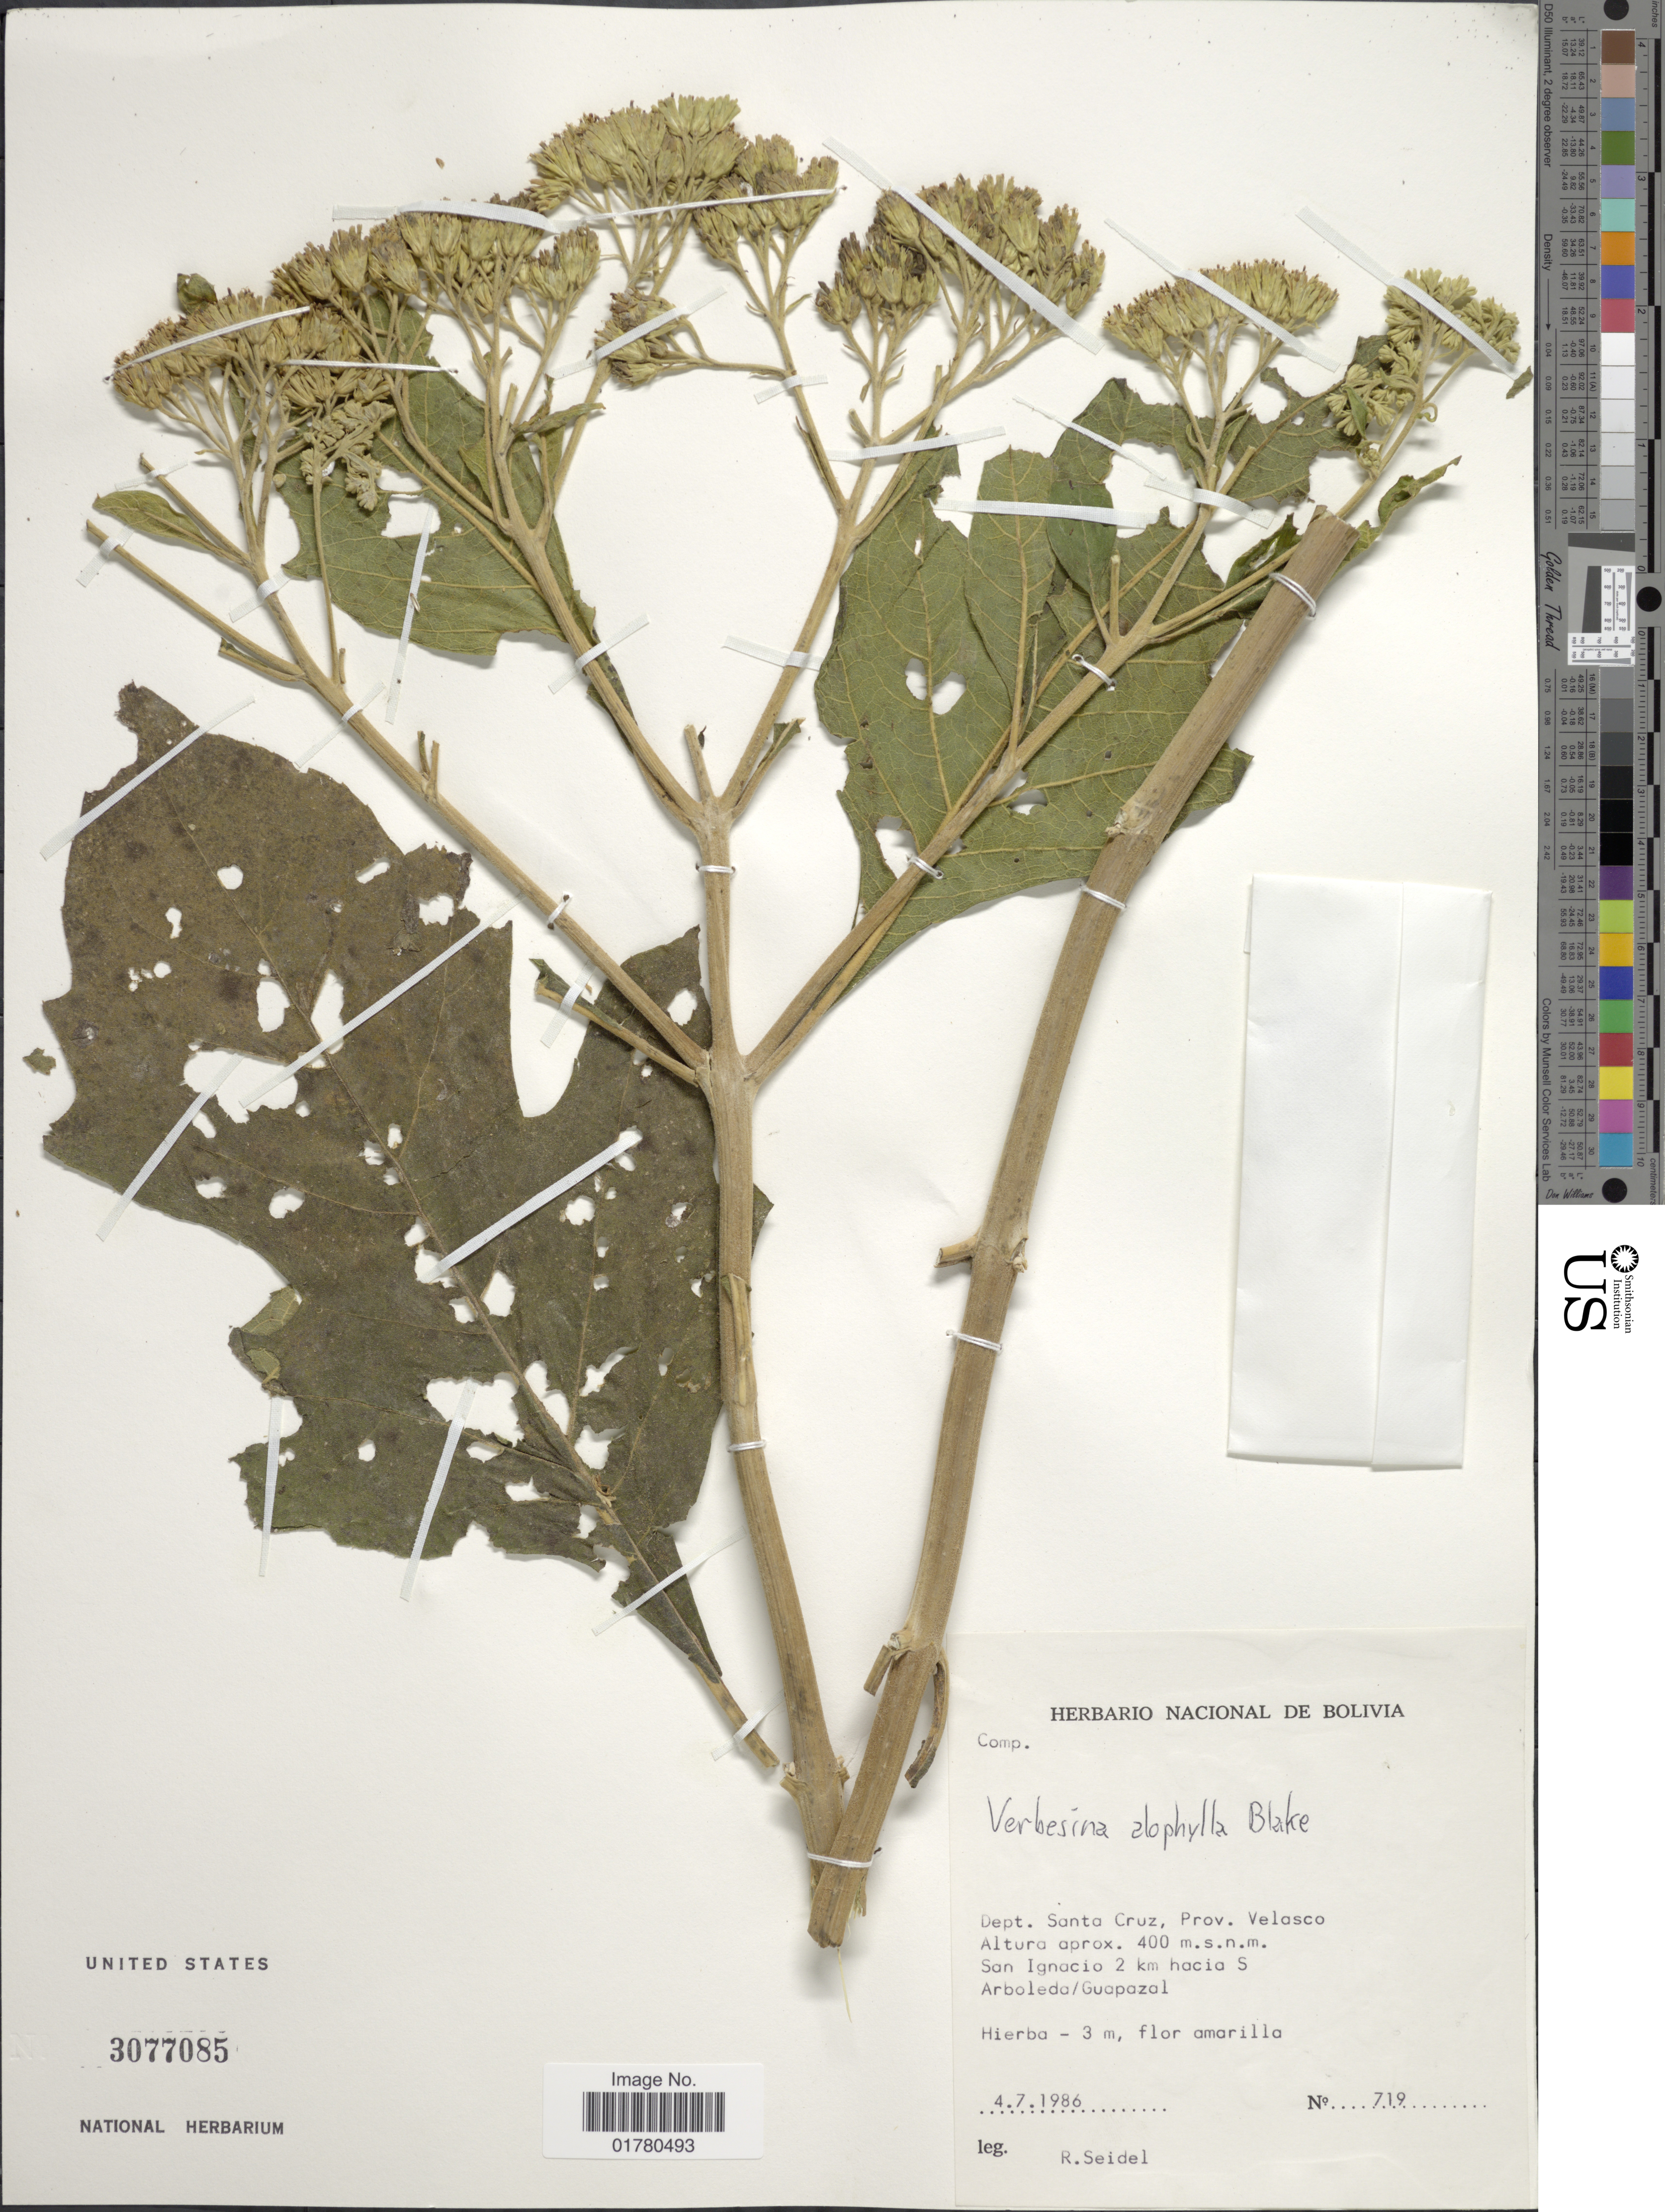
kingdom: Plantae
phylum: Tracheophyta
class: Magnoliopsida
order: Asterales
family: Asteraceae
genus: Verbesina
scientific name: Verbesina allophylla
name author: Blake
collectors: R. Siedel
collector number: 719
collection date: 1986-07-04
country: Bolivia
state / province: Santa Cruz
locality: Dept. Santa Cruz, prov. velasco, San Ignacio 2 km hacia S Arboleda/Guapazal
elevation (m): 400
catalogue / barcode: US 3077085